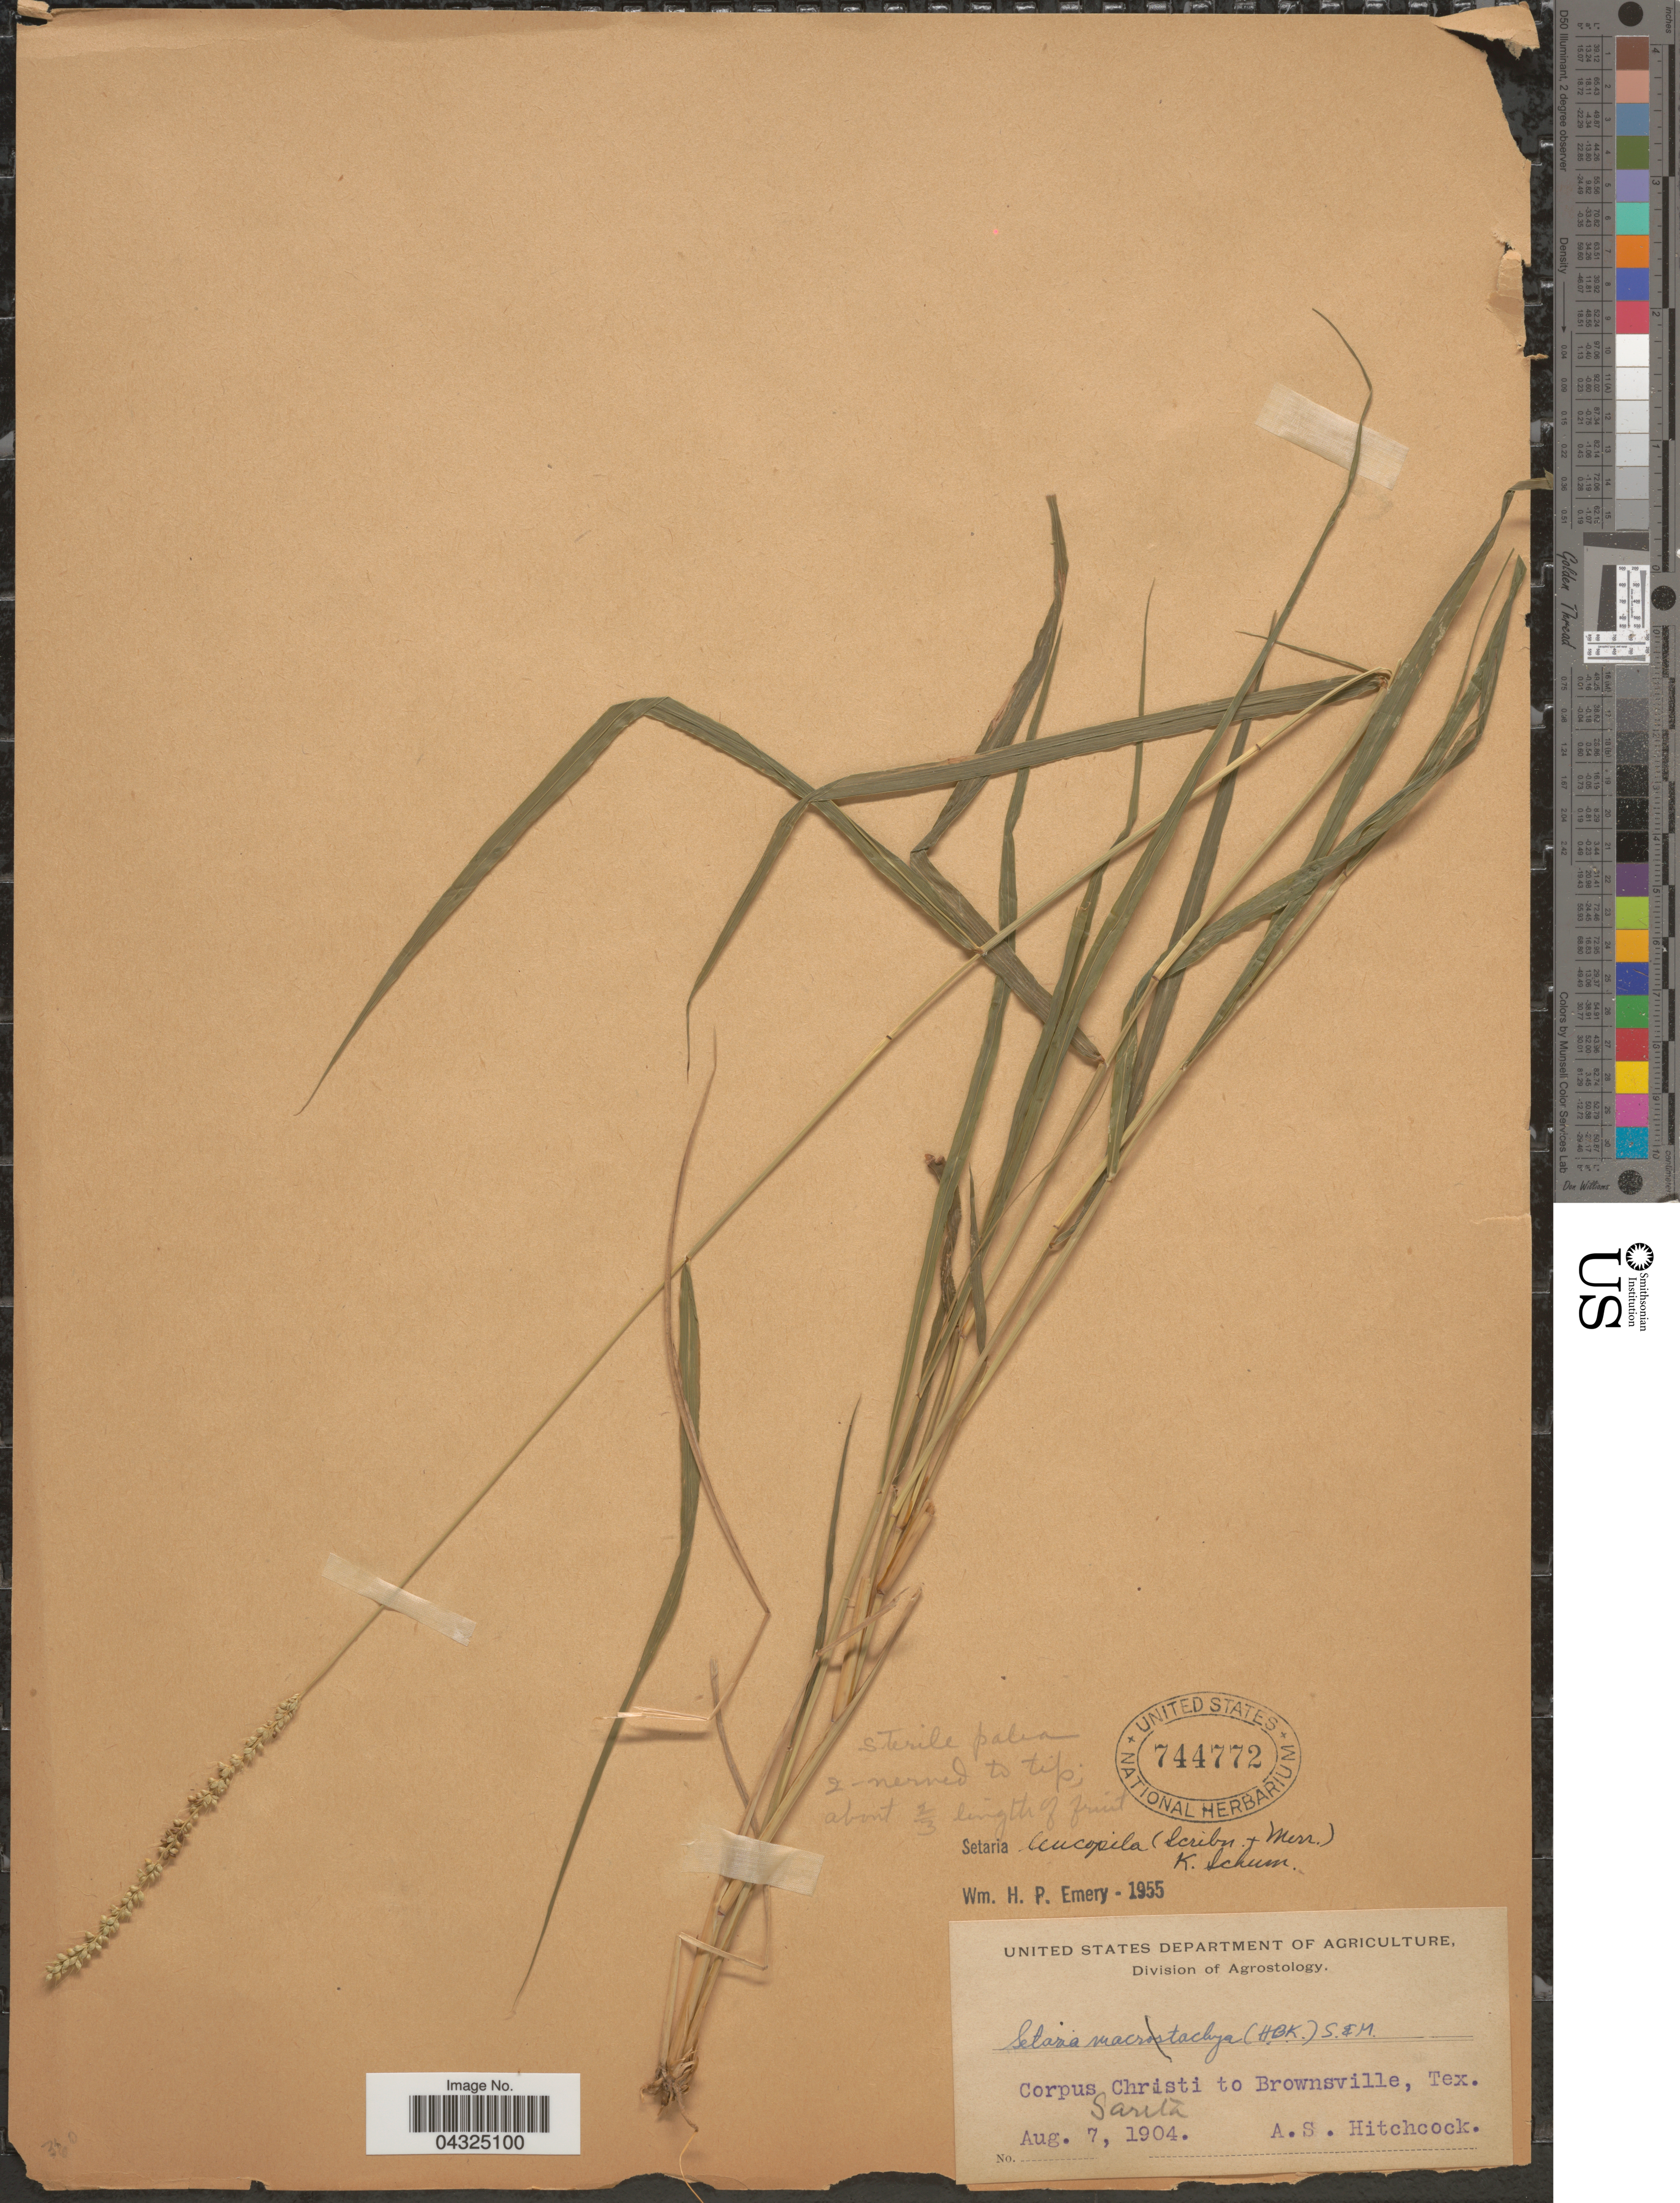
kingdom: Plantae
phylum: Tracheophyta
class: Liliopsida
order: Poales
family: Poaceae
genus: Setaria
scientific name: Setaria leucopila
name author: (Scribn. & Merr.) K. Schum.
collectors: A. S. Hitchcock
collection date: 1904-08-07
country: United States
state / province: Texas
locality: Corpus Christi to Brownsville. Sarita.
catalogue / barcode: US 744772